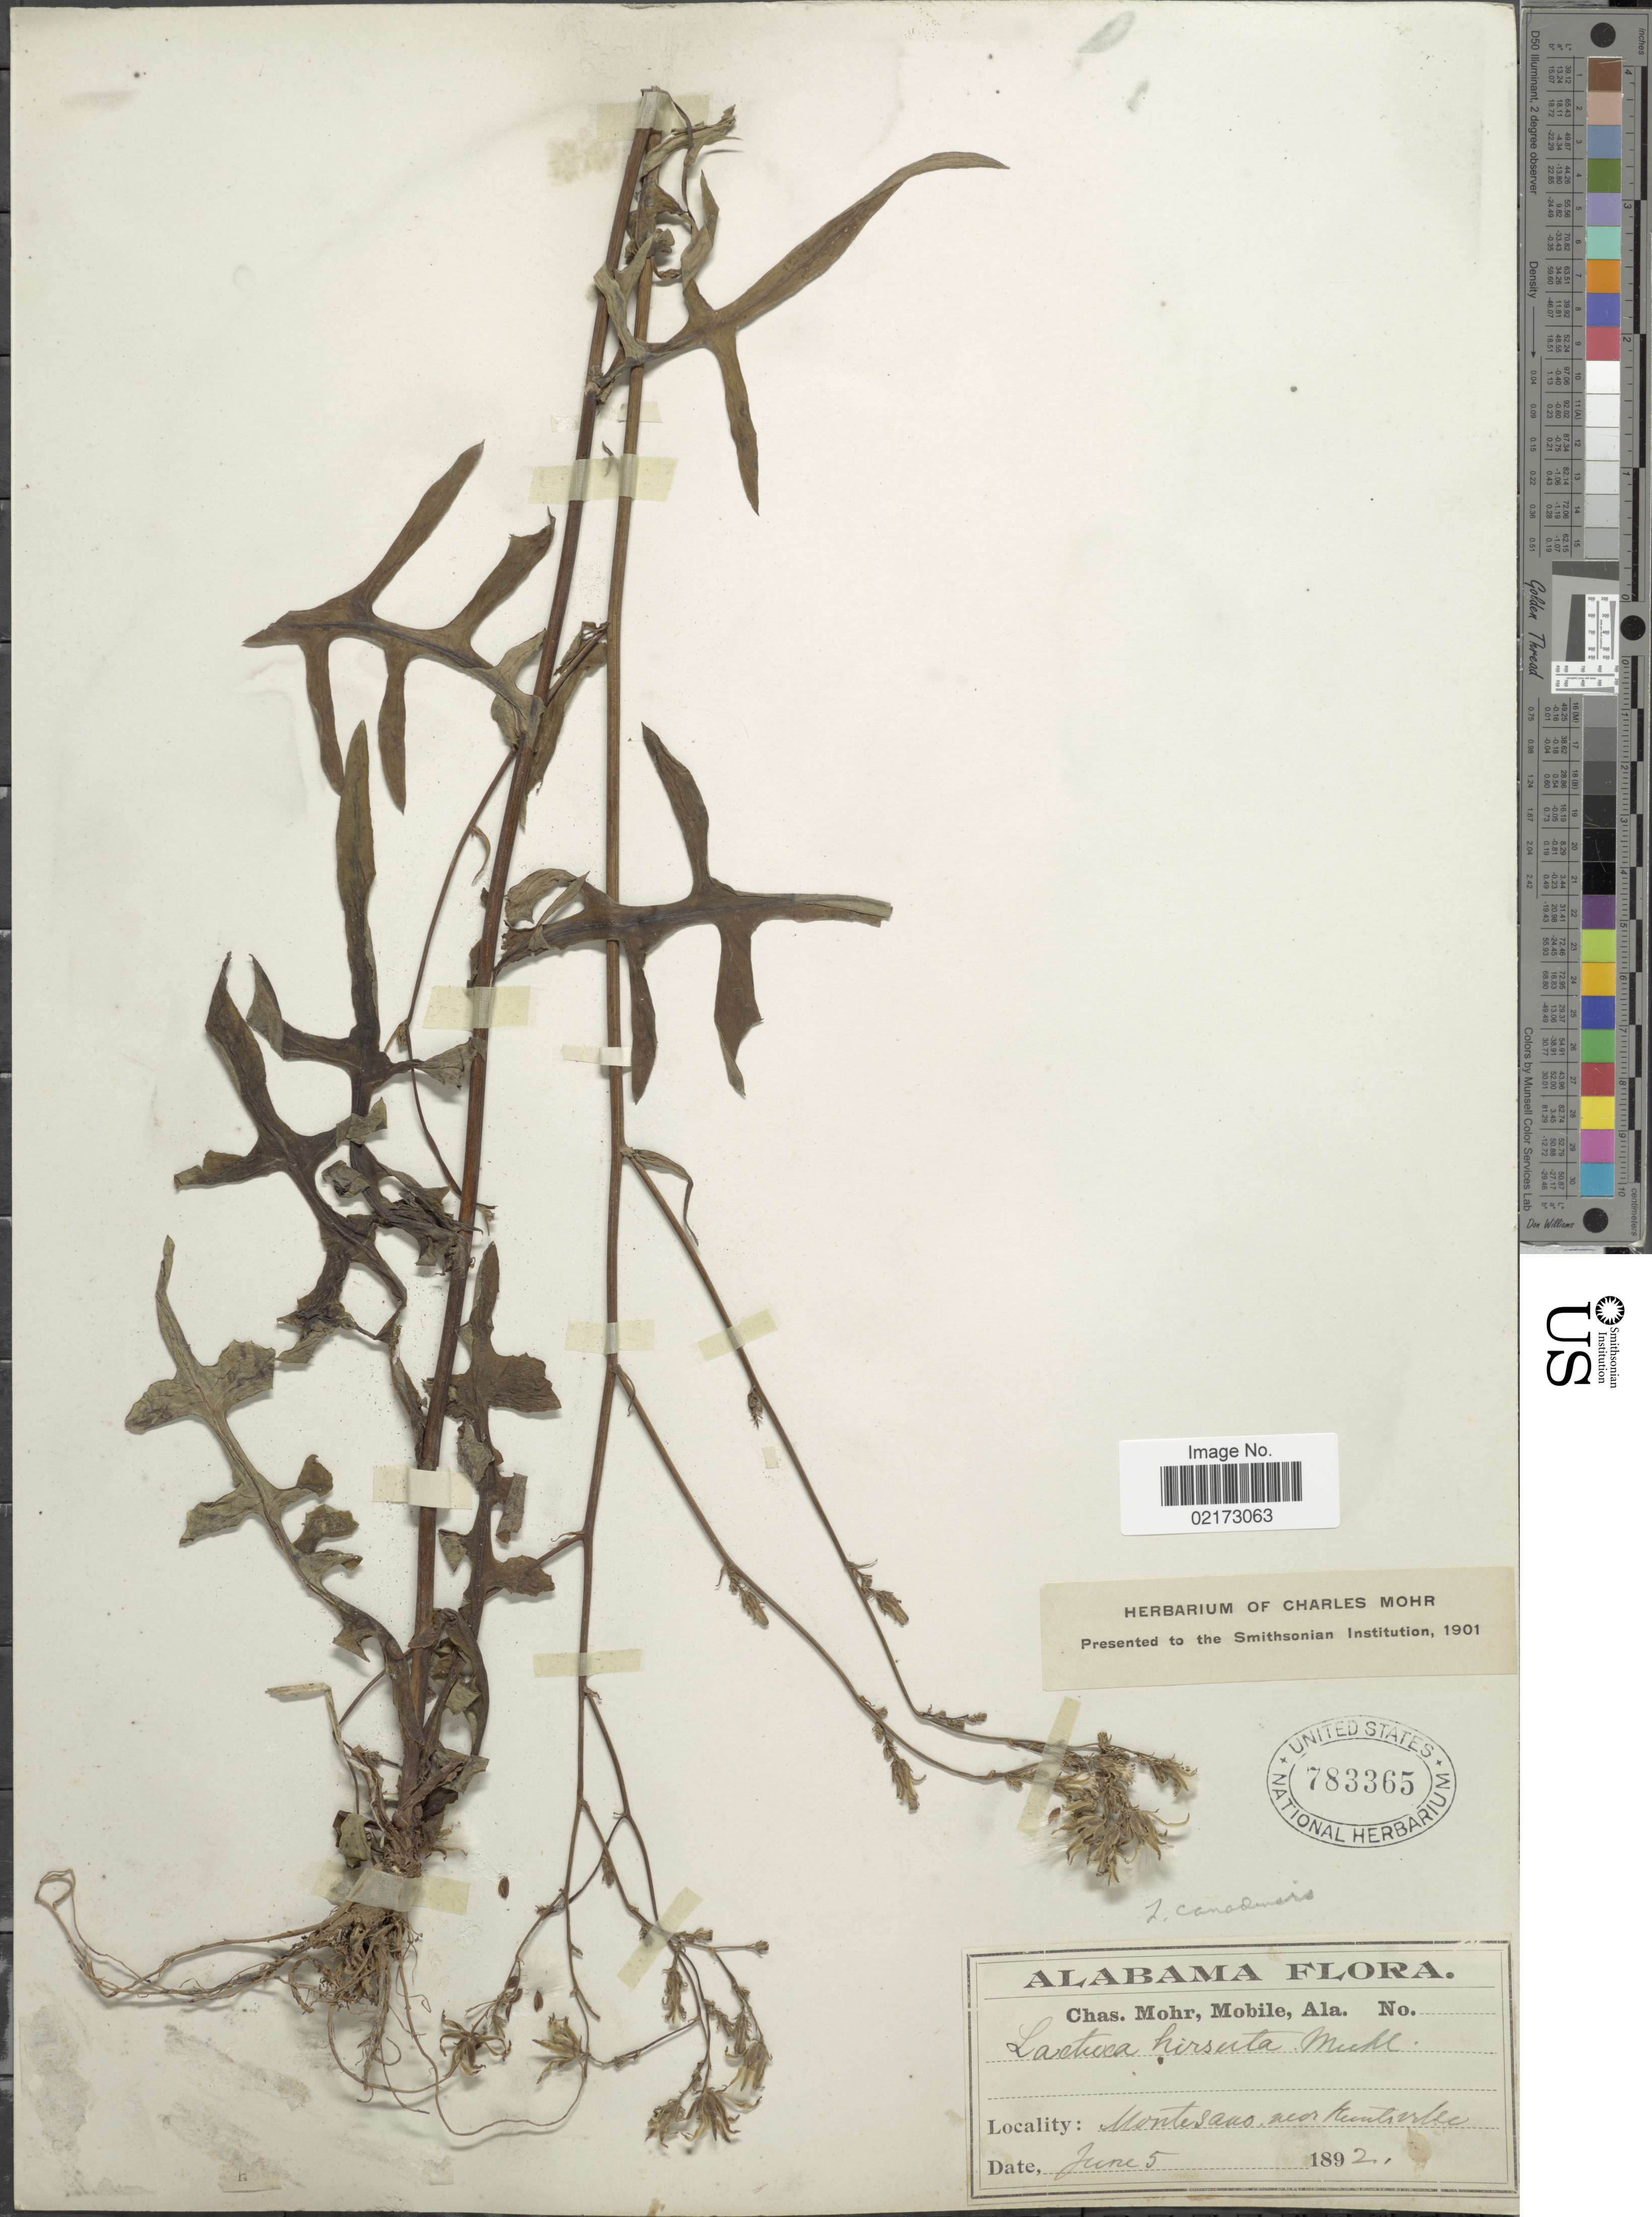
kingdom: Plantae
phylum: Tracheophyta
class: Magnoliopsida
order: Asterales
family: Asteraceae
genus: Lactuca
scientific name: Lactuca canadensis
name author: L.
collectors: Mohr, C. T. (herbarium)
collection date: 1892-06-05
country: United States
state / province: Alabama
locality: Montesano, near Kentsville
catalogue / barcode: US 783365